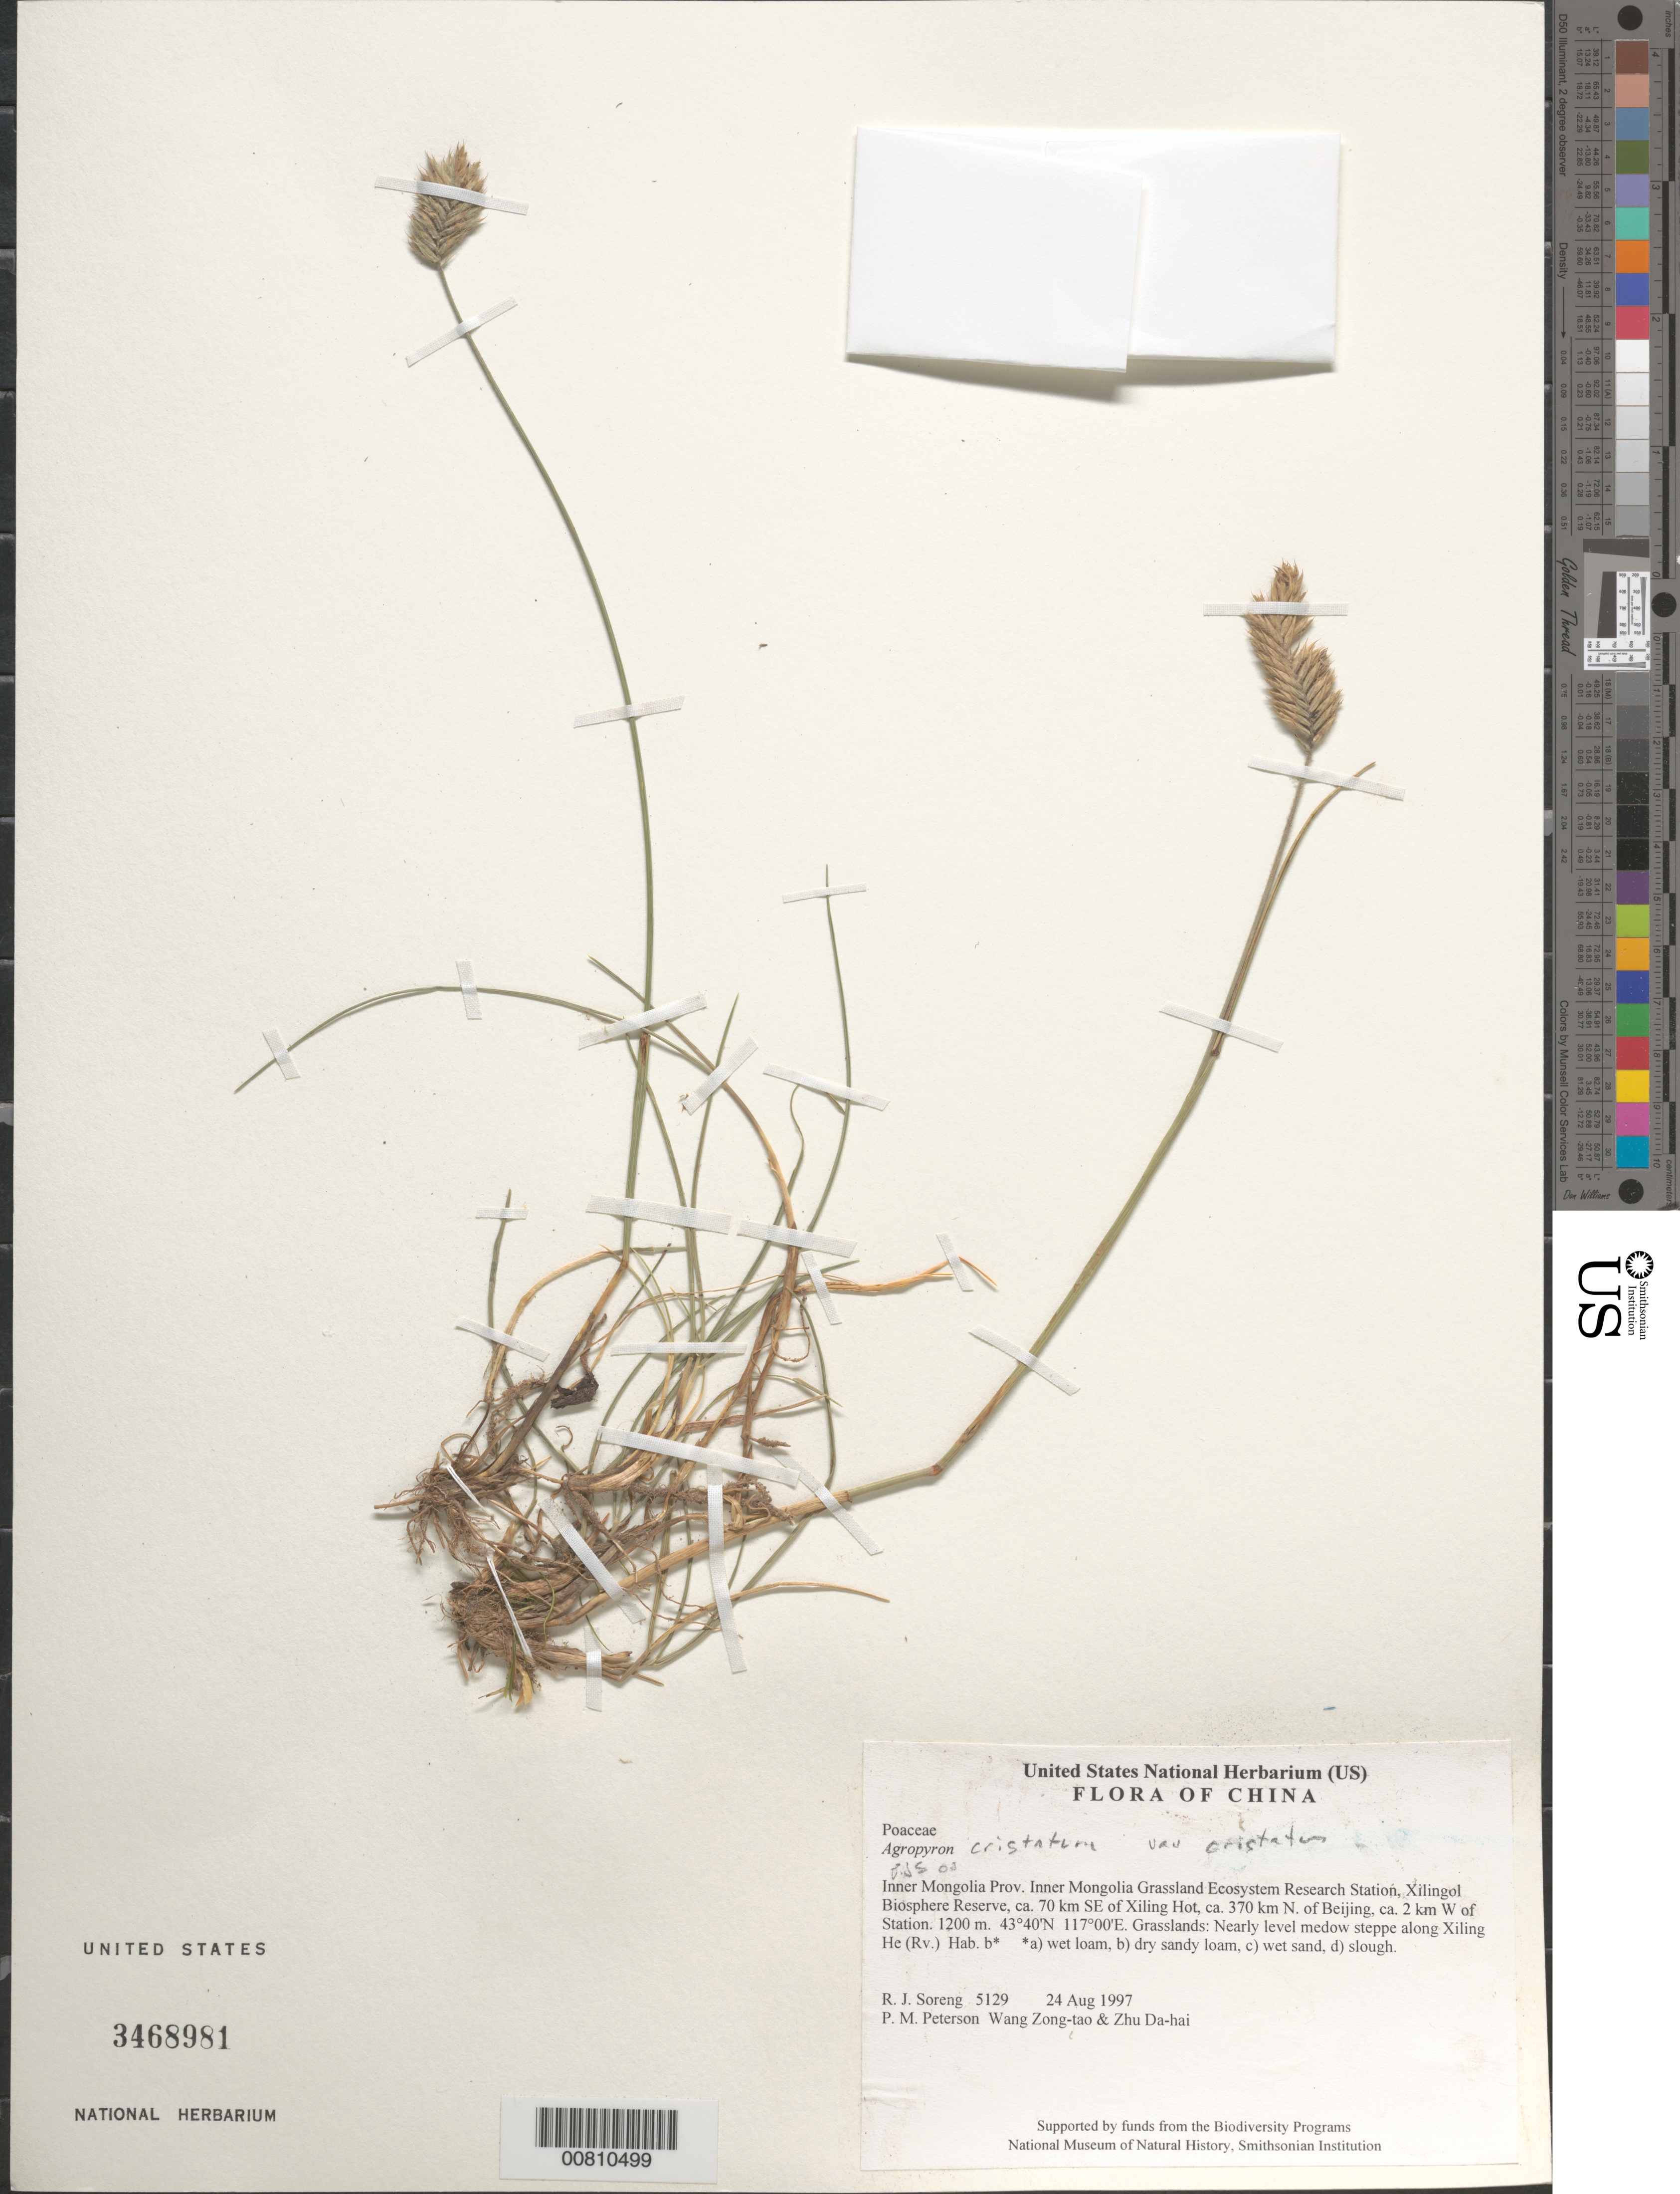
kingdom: Plantae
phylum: Tracheophyta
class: Liliopsida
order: Poales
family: Poaceae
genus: Agropyron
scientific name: Agropyron cristatum var. cristatum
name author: (L.) Gaertn.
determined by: Soreng, Robert J., Research Associate (BOT), Smithsonian Institution - National Museum of Natural History (UNITED STATES)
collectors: R. J. Soreng, P. M. Peterson & Zhu Da-hai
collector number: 5129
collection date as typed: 24 Aug 1997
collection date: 1997-08-24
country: China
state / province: Nei Monggol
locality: Inner Mongolia Grassland Ecosystem Research Station, Xilingol Biosphere Reserve, ca. 70 km SE of Xiling Hot, ca. 370 km N. of Beijing, ca. 2 km W of Station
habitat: Grasslands: Nearly level medow steppe along Xiling He (Rv.) Hab. b* *a) wet loam, b) dry sandy loam, c) wet sand, d) slo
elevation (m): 1200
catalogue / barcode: US 3468981